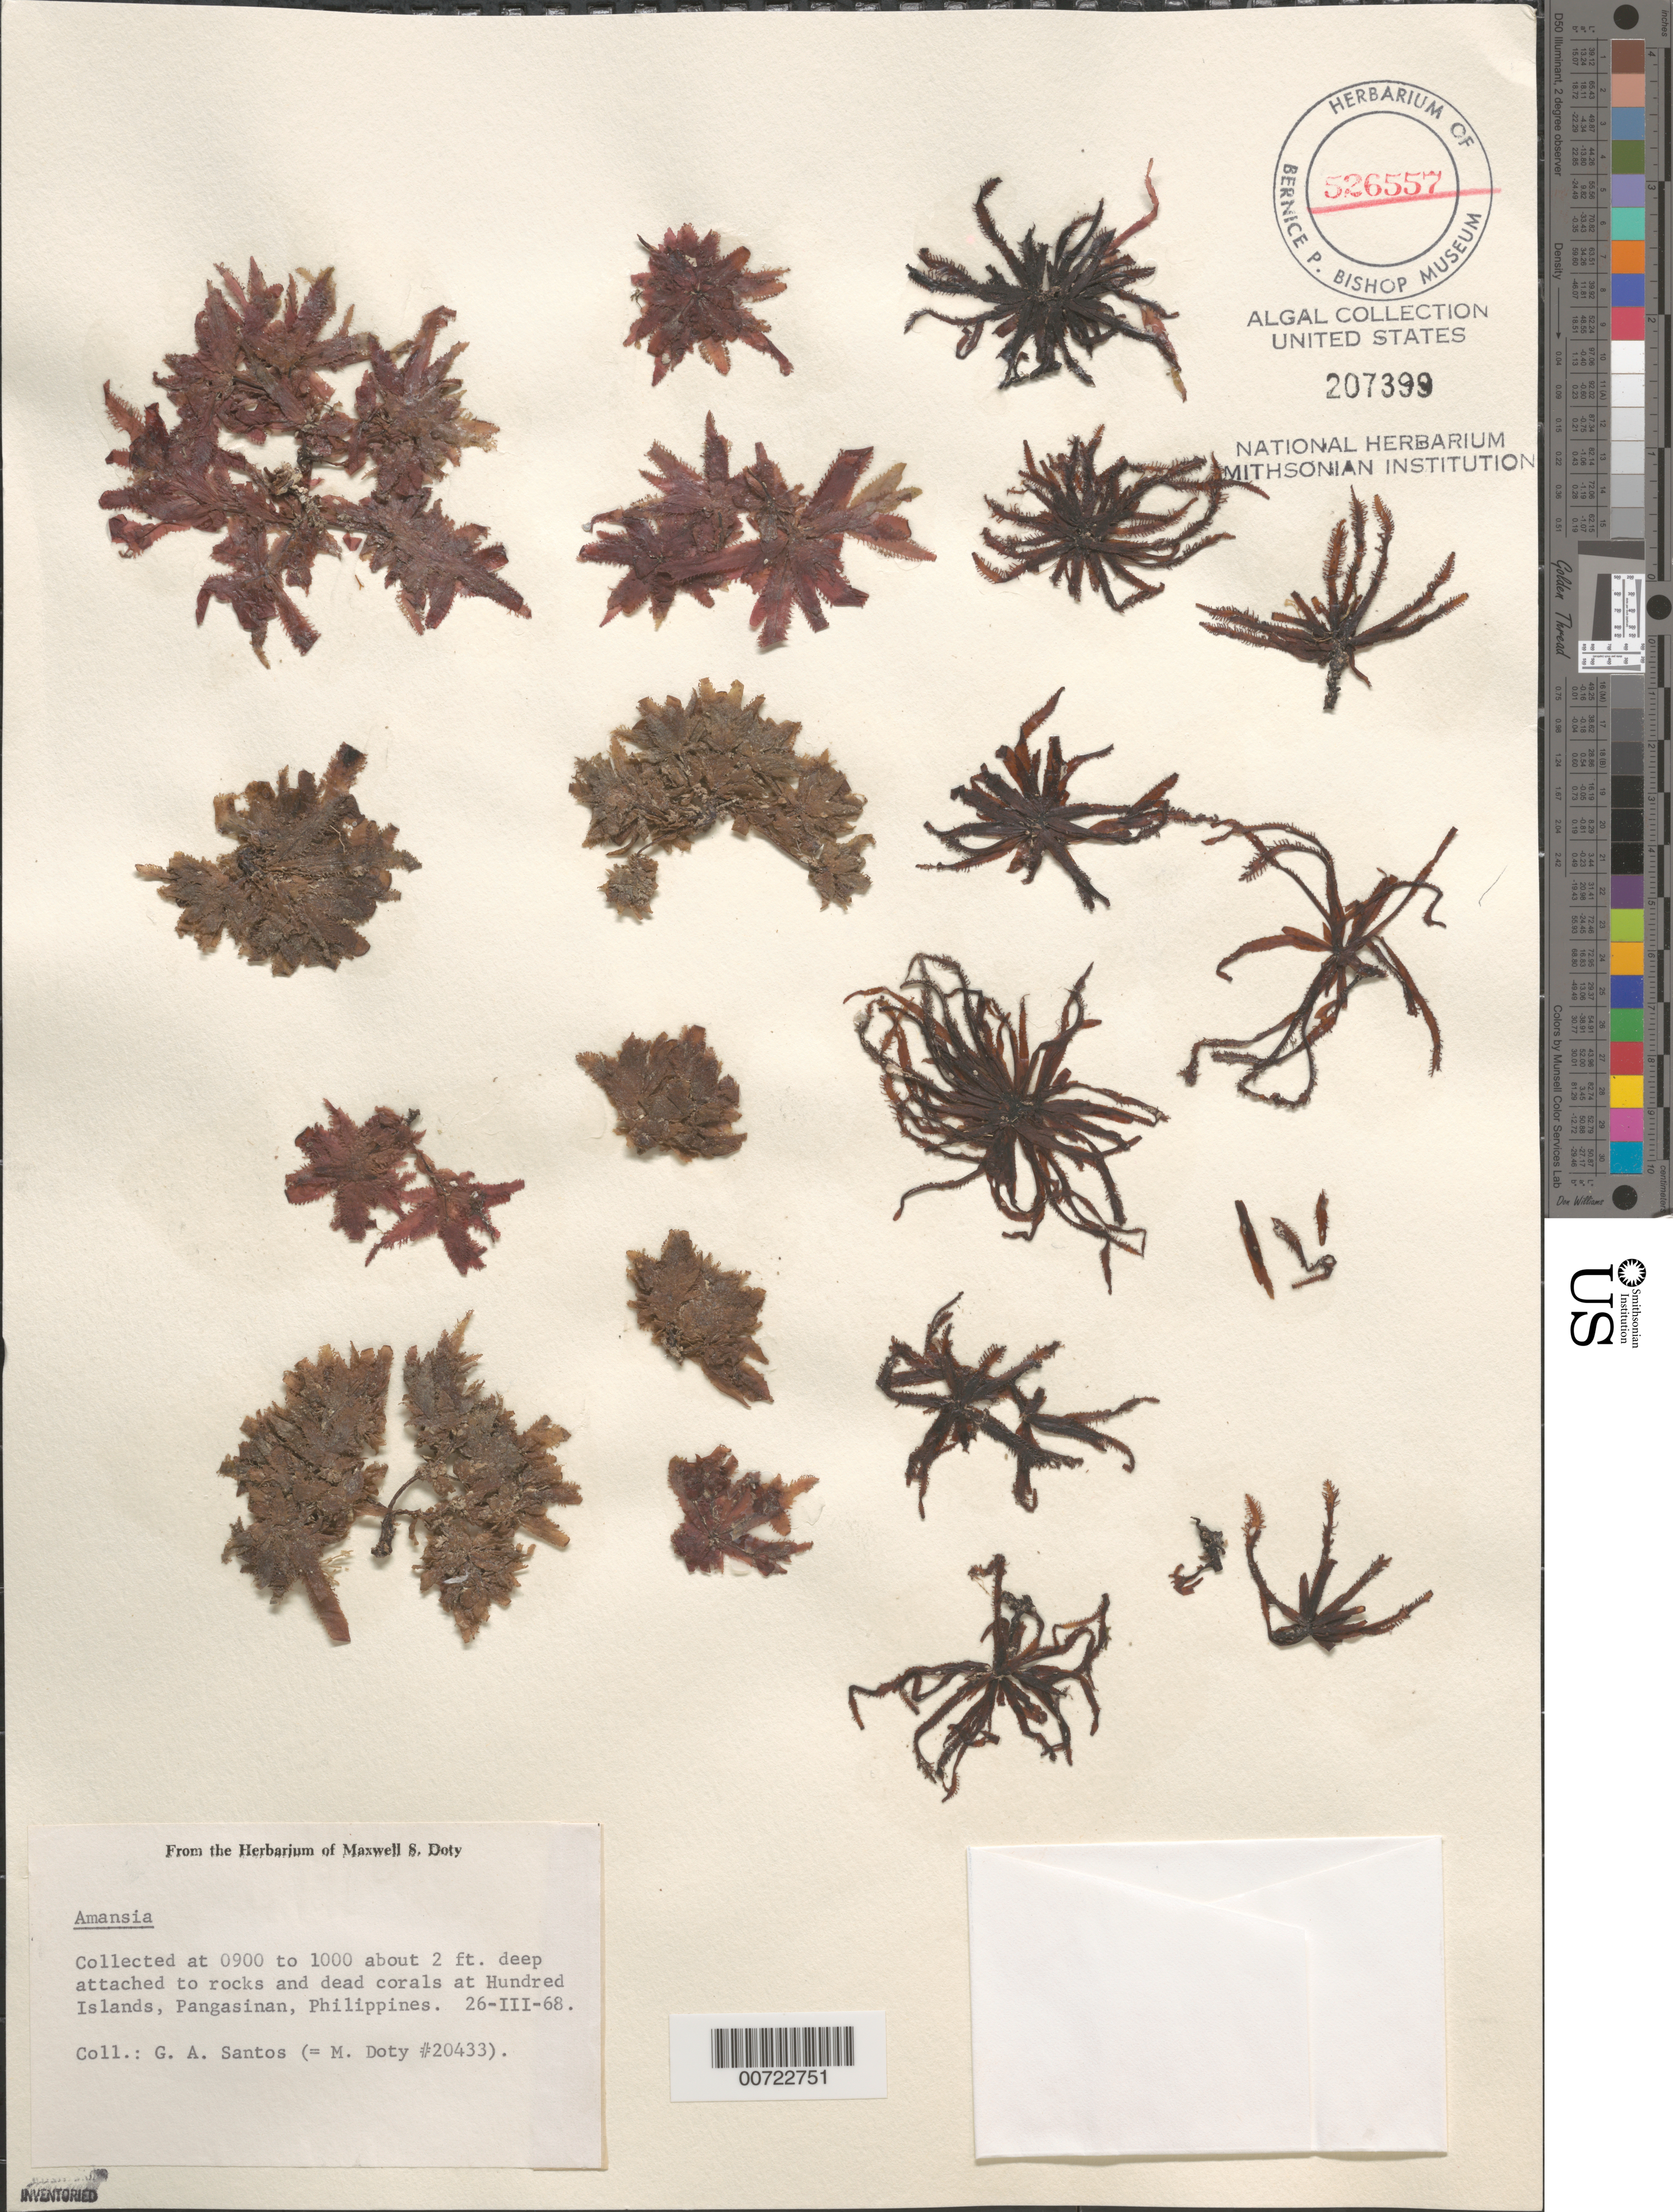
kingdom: Plantae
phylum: Rhodophyta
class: Florideophyceae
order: Ceramiales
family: Rhodomelaceae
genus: Amansia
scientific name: Amansia sp.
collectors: G. Santos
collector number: MSD 20433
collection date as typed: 26 Mar 1968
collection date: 1968-03-26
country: Philippines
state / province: Ilocos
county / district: Pangasinan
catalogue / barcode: US 207399